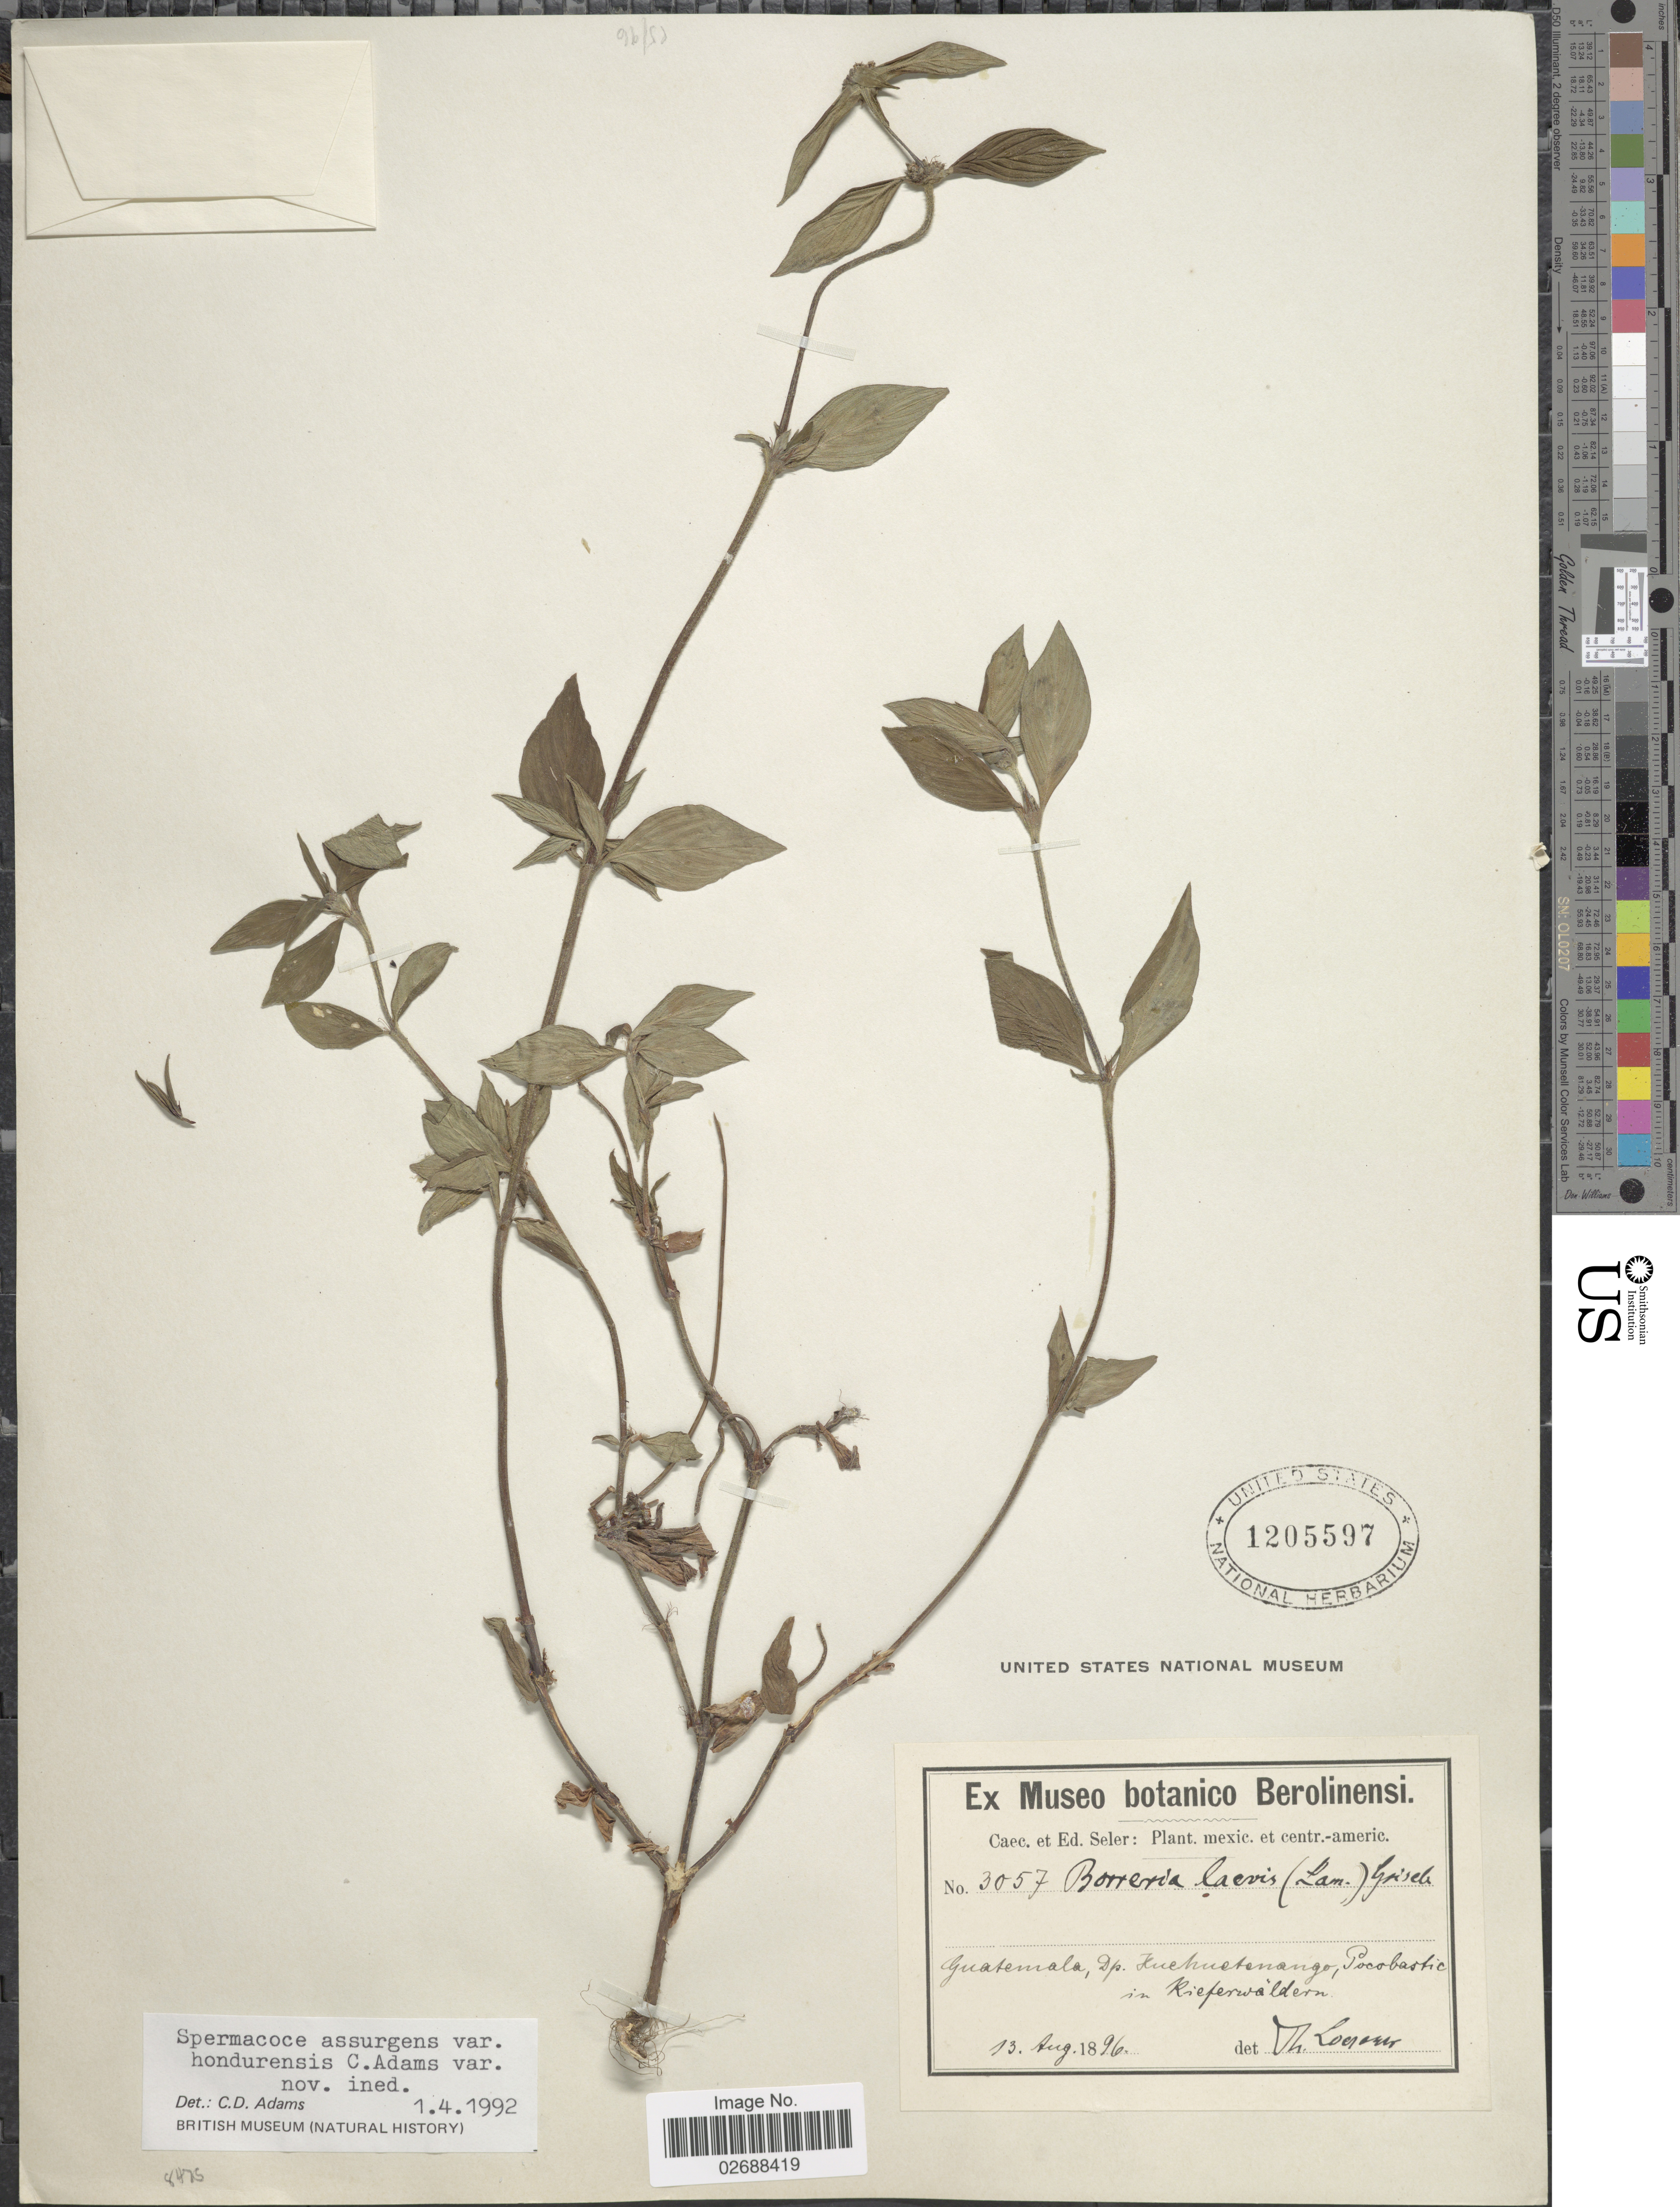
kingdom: Plantae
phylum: Tracheophyta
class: Magnoliopsida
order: Gentianales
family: Rubiaceae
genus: Spermacoce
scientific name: Spermacoce assurgens var. hondurensis C.D. Adams var. nov. ined.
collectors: ex Caec. et Ed Seler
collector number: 3057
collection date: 1896-08-13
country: Guatemala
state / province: Huehuetenango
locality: Pocobastic in kieferwalden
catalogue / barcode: US 1205597